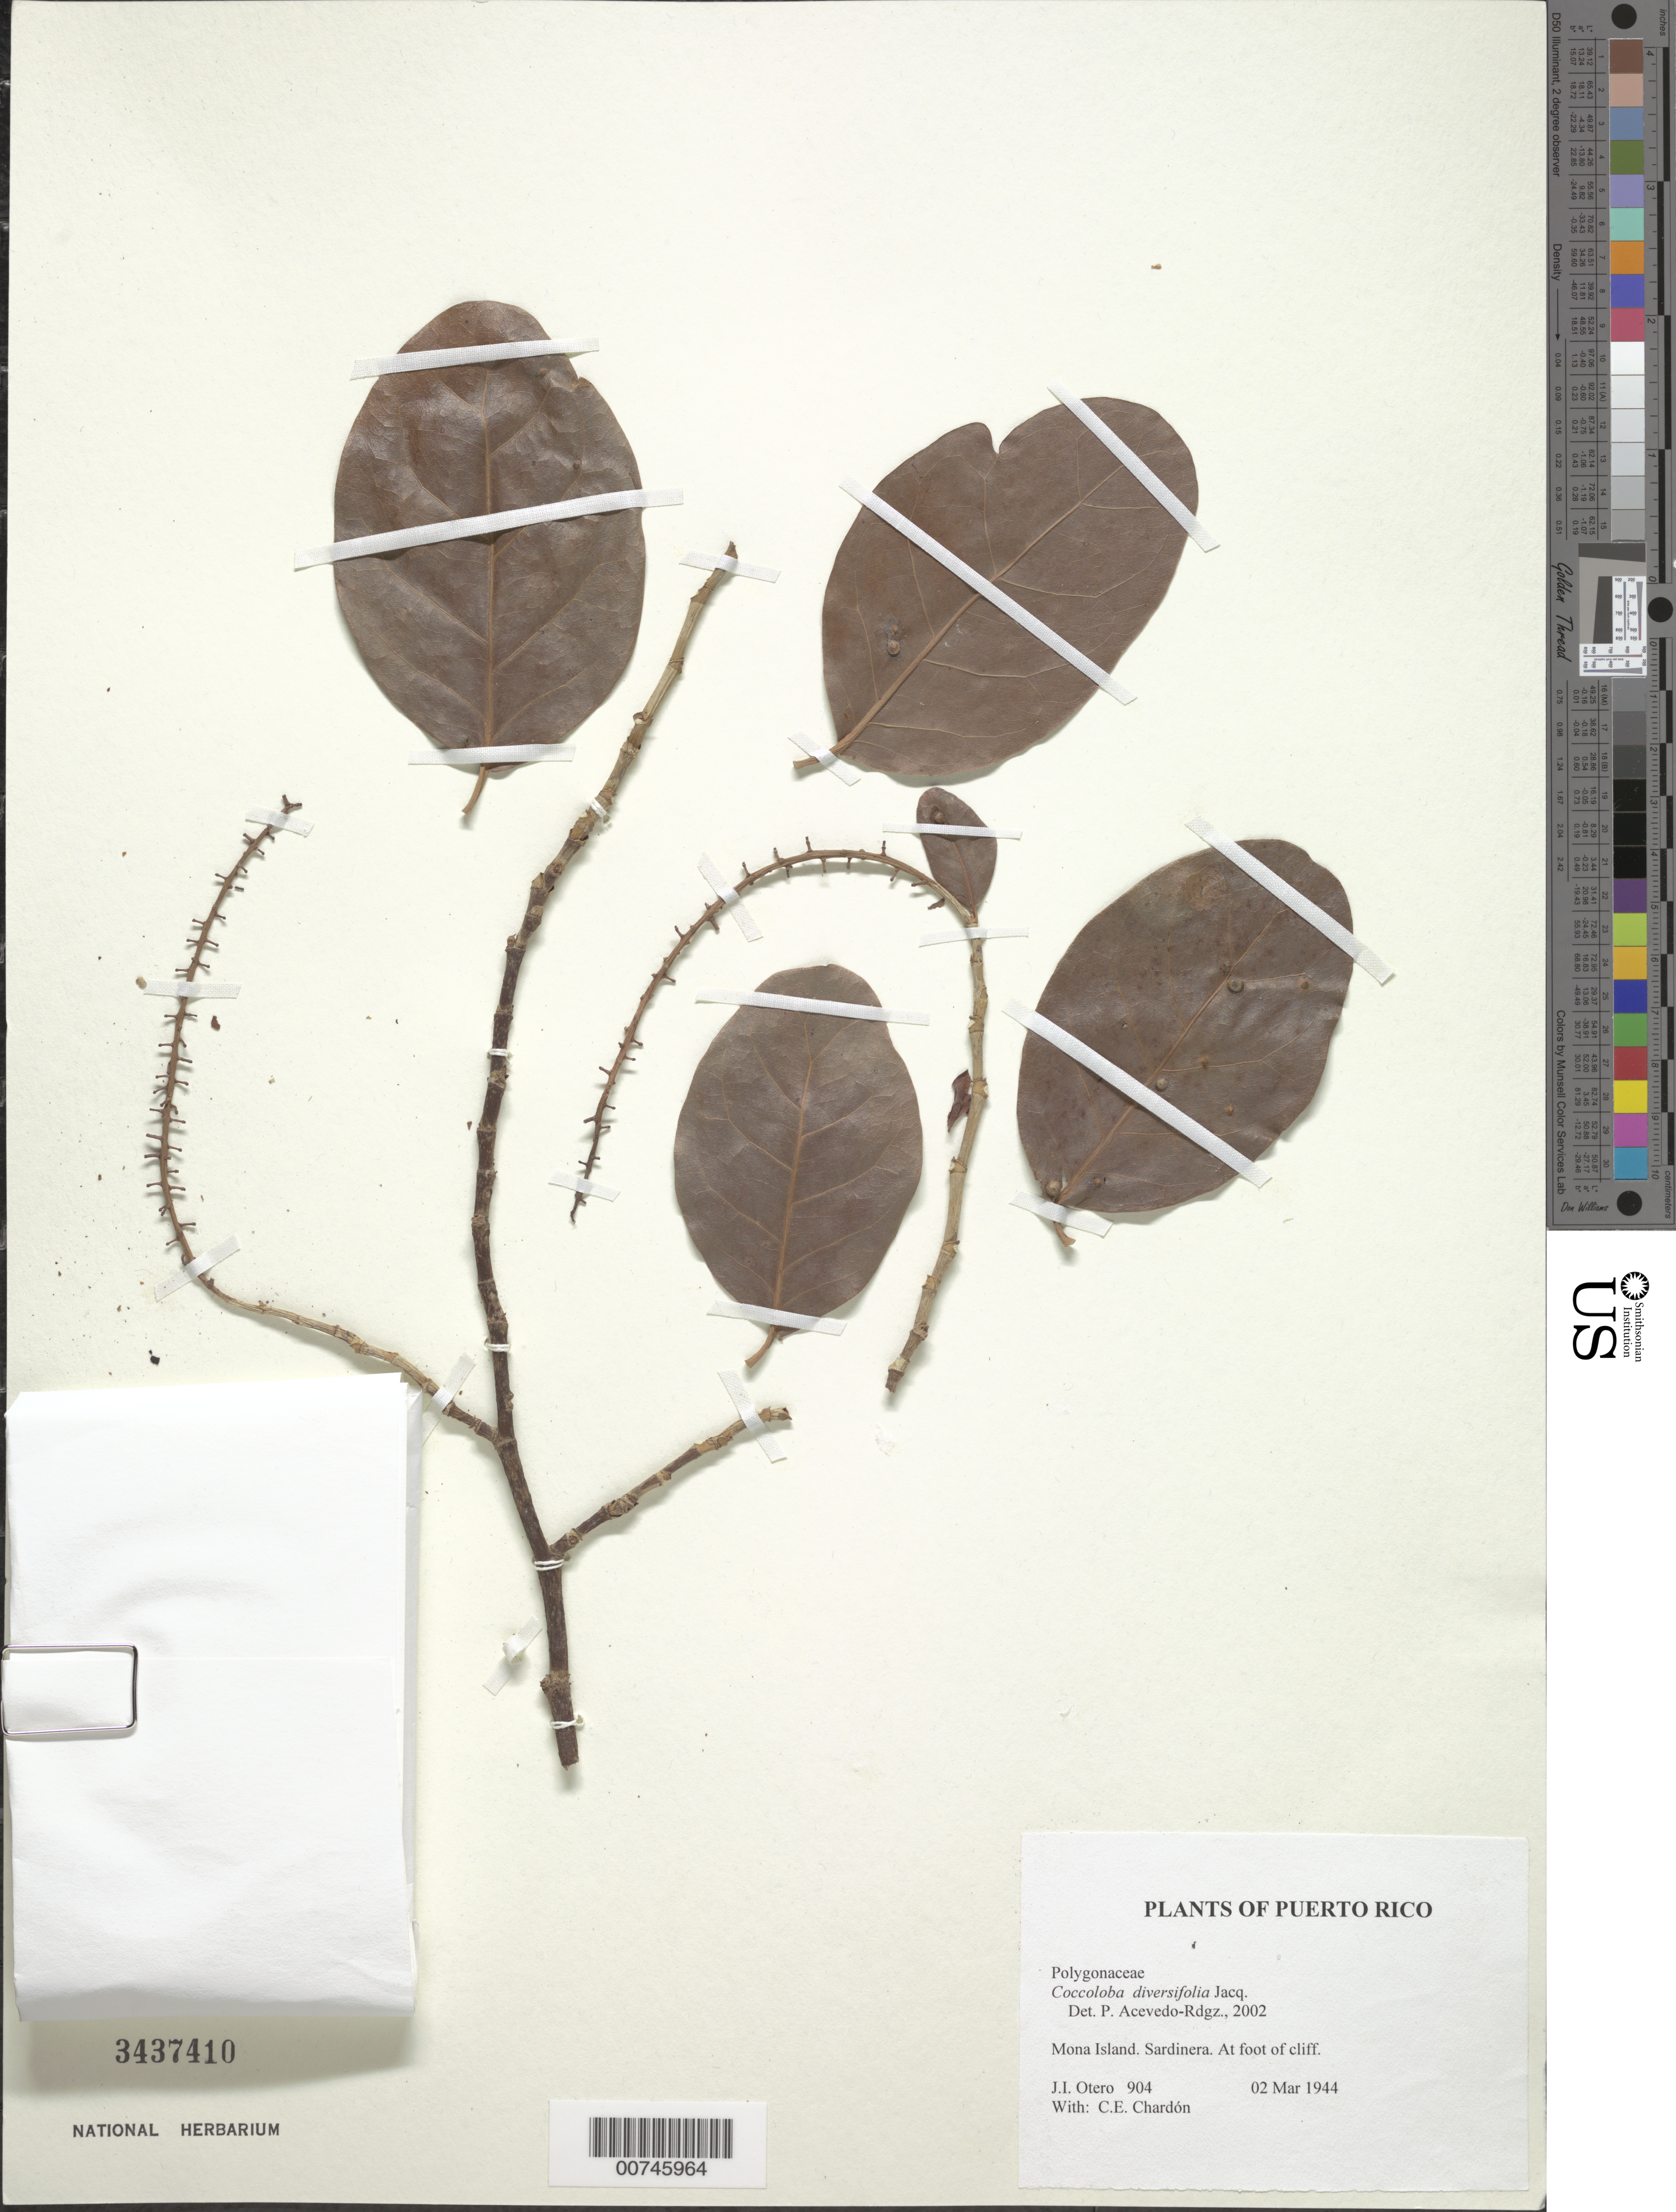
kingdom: Plantae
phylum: Tracheophyta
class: Magnoliopsida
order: Caryophyllales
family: Polygonaceae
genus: Coccoloba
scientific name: Coccoloba diversifolia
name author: Jacq.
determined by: Acevedo-Rodríguez, P., (BOT), Smithsonian Institution - National Museum of Natural History (UNITED STATES)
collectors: J. Otero & C. E. Chardón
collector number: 904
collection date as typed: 02 Mar 1944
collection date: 1944-03-02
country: Puerto Rico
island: Mona I.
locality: Sardinera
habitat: At foot of cliff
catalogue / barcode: US 3437410